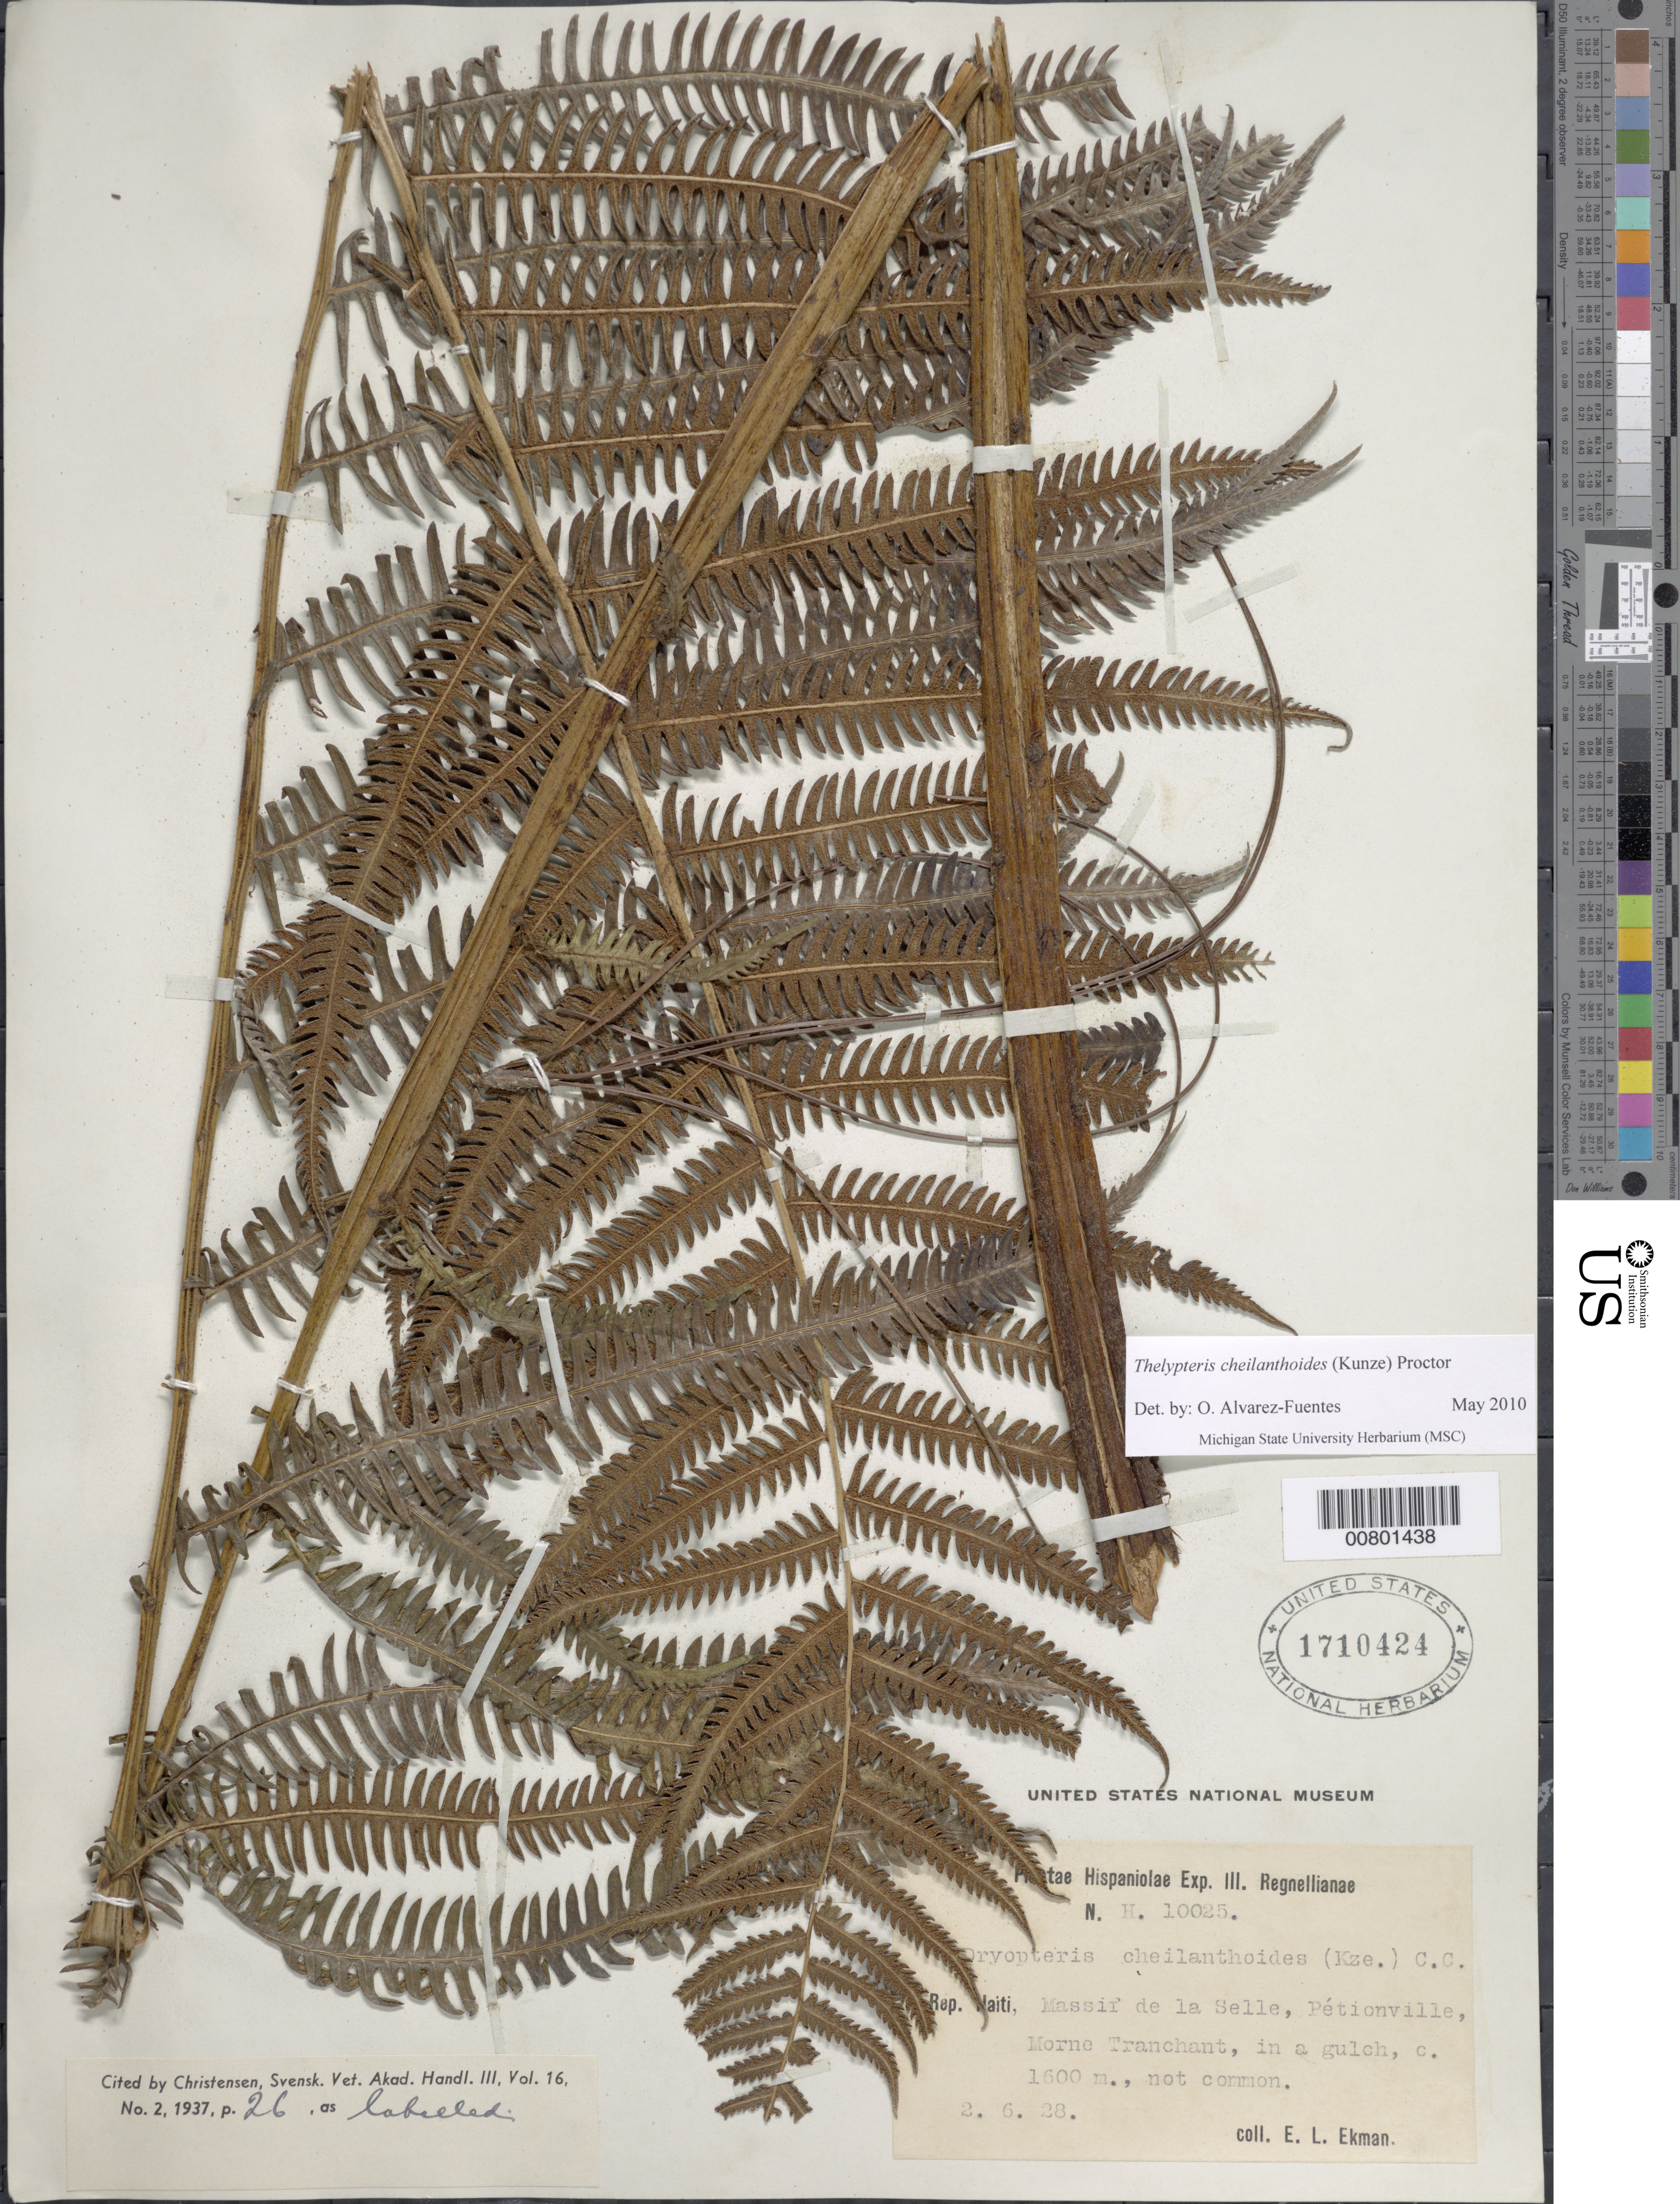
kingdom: Plantae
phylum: Tracheophyta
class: Polypodiopsida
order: Polypodiales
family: Thelypteridaceae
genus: Amauropelta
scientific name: Amauropelta cheilanthoides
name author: (Kunze) Á. Löve & D. Löve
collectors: E. L. Ekman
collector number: H 10025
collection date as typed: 02 Jun 1928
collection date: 1928-06-02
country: Haiti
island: Hispaniola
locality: Massif de la Selle, Pétionville, M. Tranchand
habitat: Gulch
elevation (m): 1600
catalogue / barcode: US 1710424